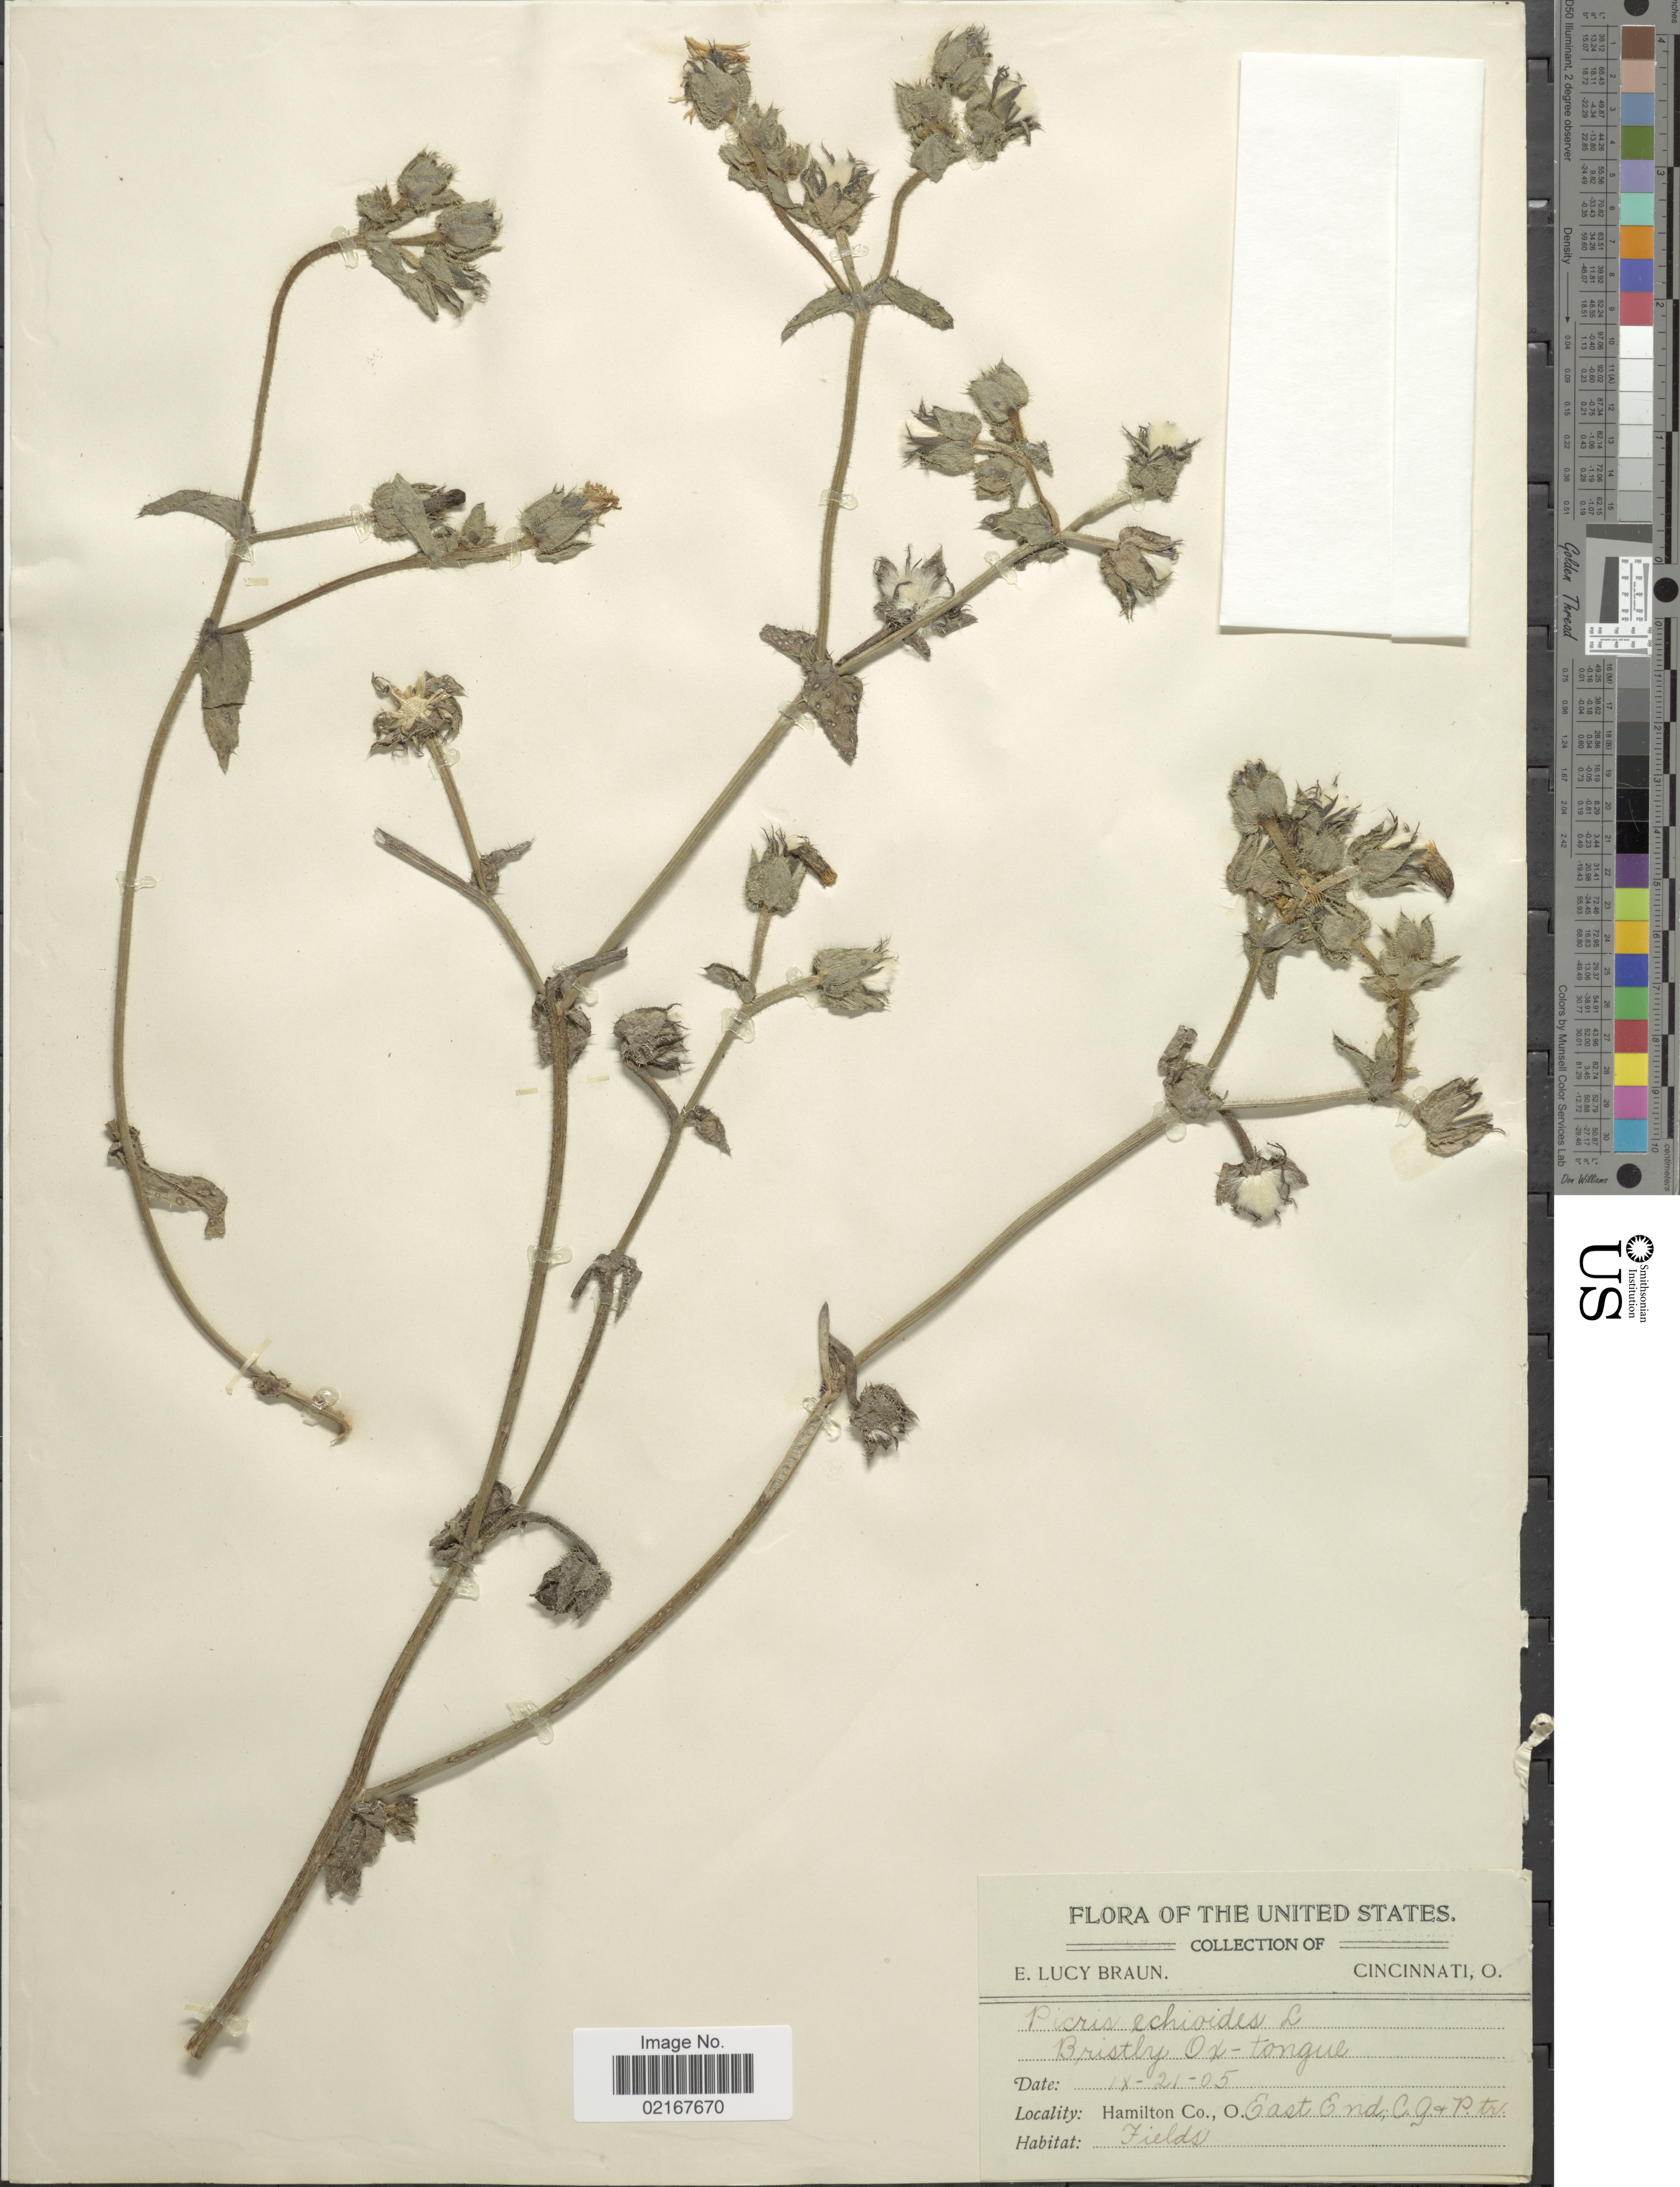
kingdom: Plantae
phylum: Tracheophyta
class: Magnoliopsida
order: Asterales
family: Asteraceae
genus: Helminthotheca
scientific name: Helminthotheca echioides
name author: (L.) Holub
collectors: E. L. Braun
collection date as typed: Transcribed d/m/y: 21/9/05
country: United States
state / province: Ohio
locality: The United States, Hamilton Co., O., East End